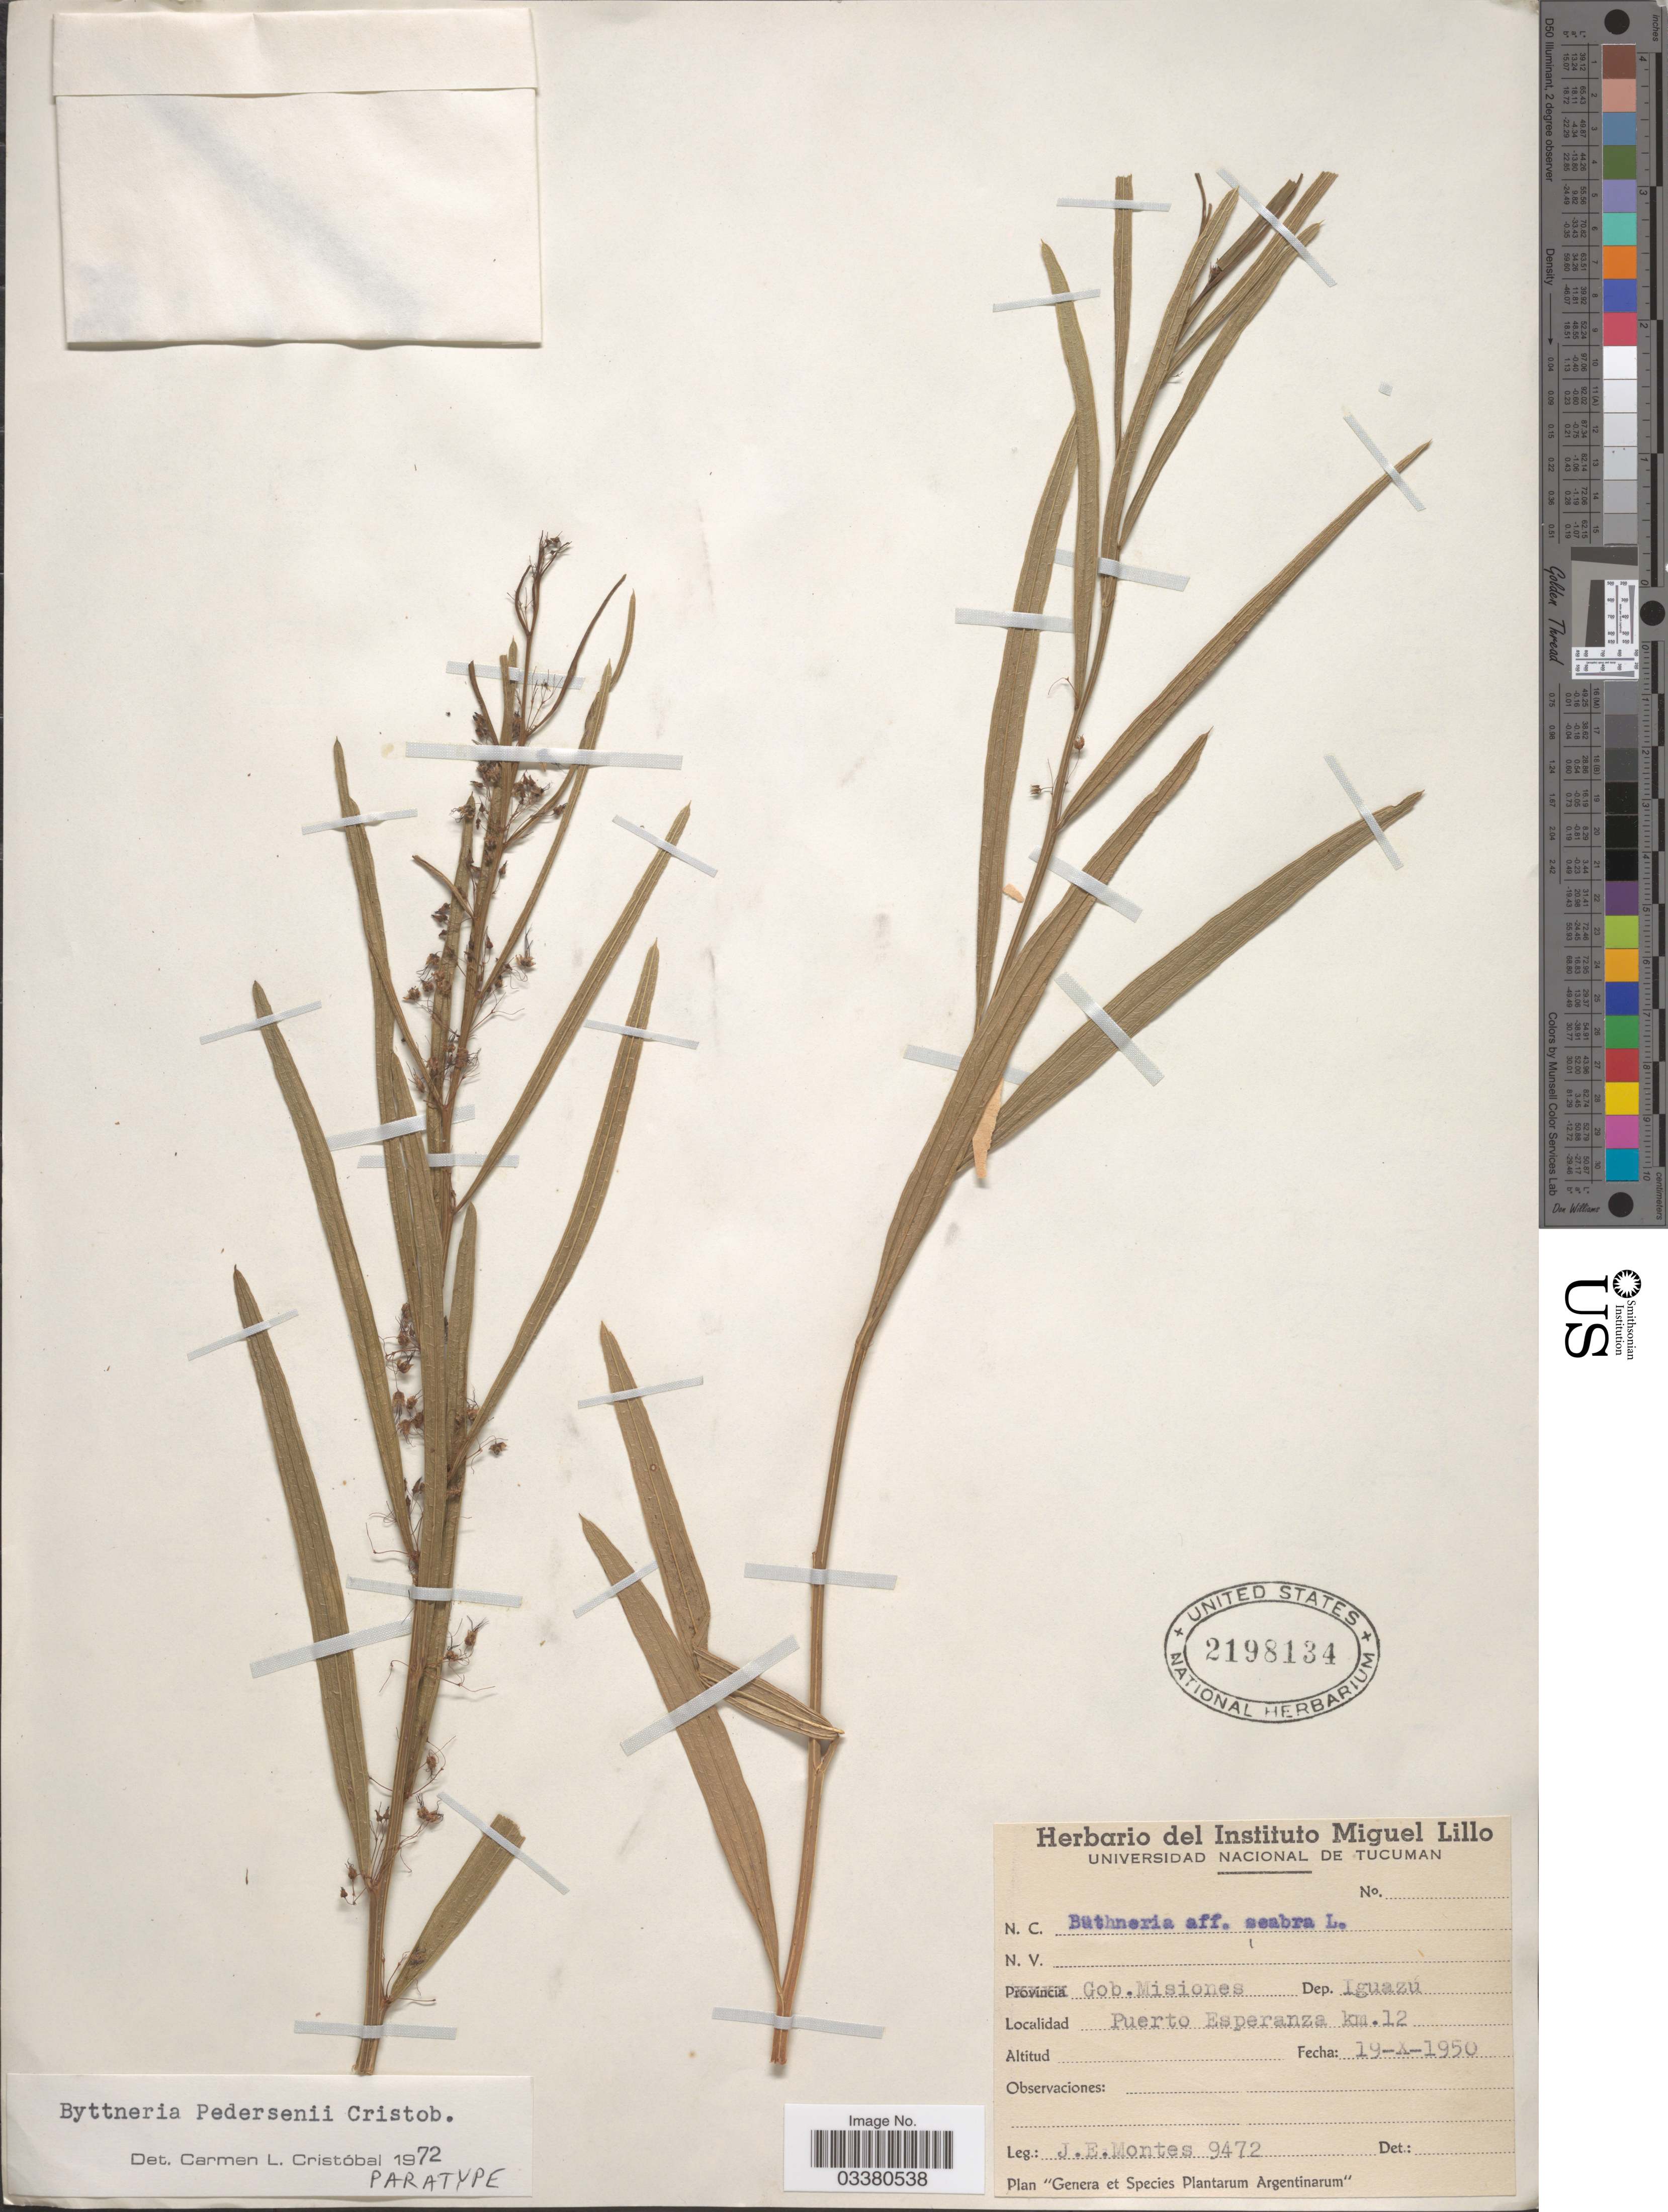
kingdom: Plantae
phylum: Tracheophyta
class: Magnoliopsida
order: Malvales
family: Malvaceae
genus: Byttneria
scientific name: Byttneria pedersenii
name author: Cristóbal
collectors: J. E. Montes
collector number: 9472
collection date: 1950-10-19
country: Argentina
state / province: Misiones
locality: Gob. Misiones. Dep. Iguazu. Puerto Esperanza km. 12.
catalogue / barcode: US 2198134